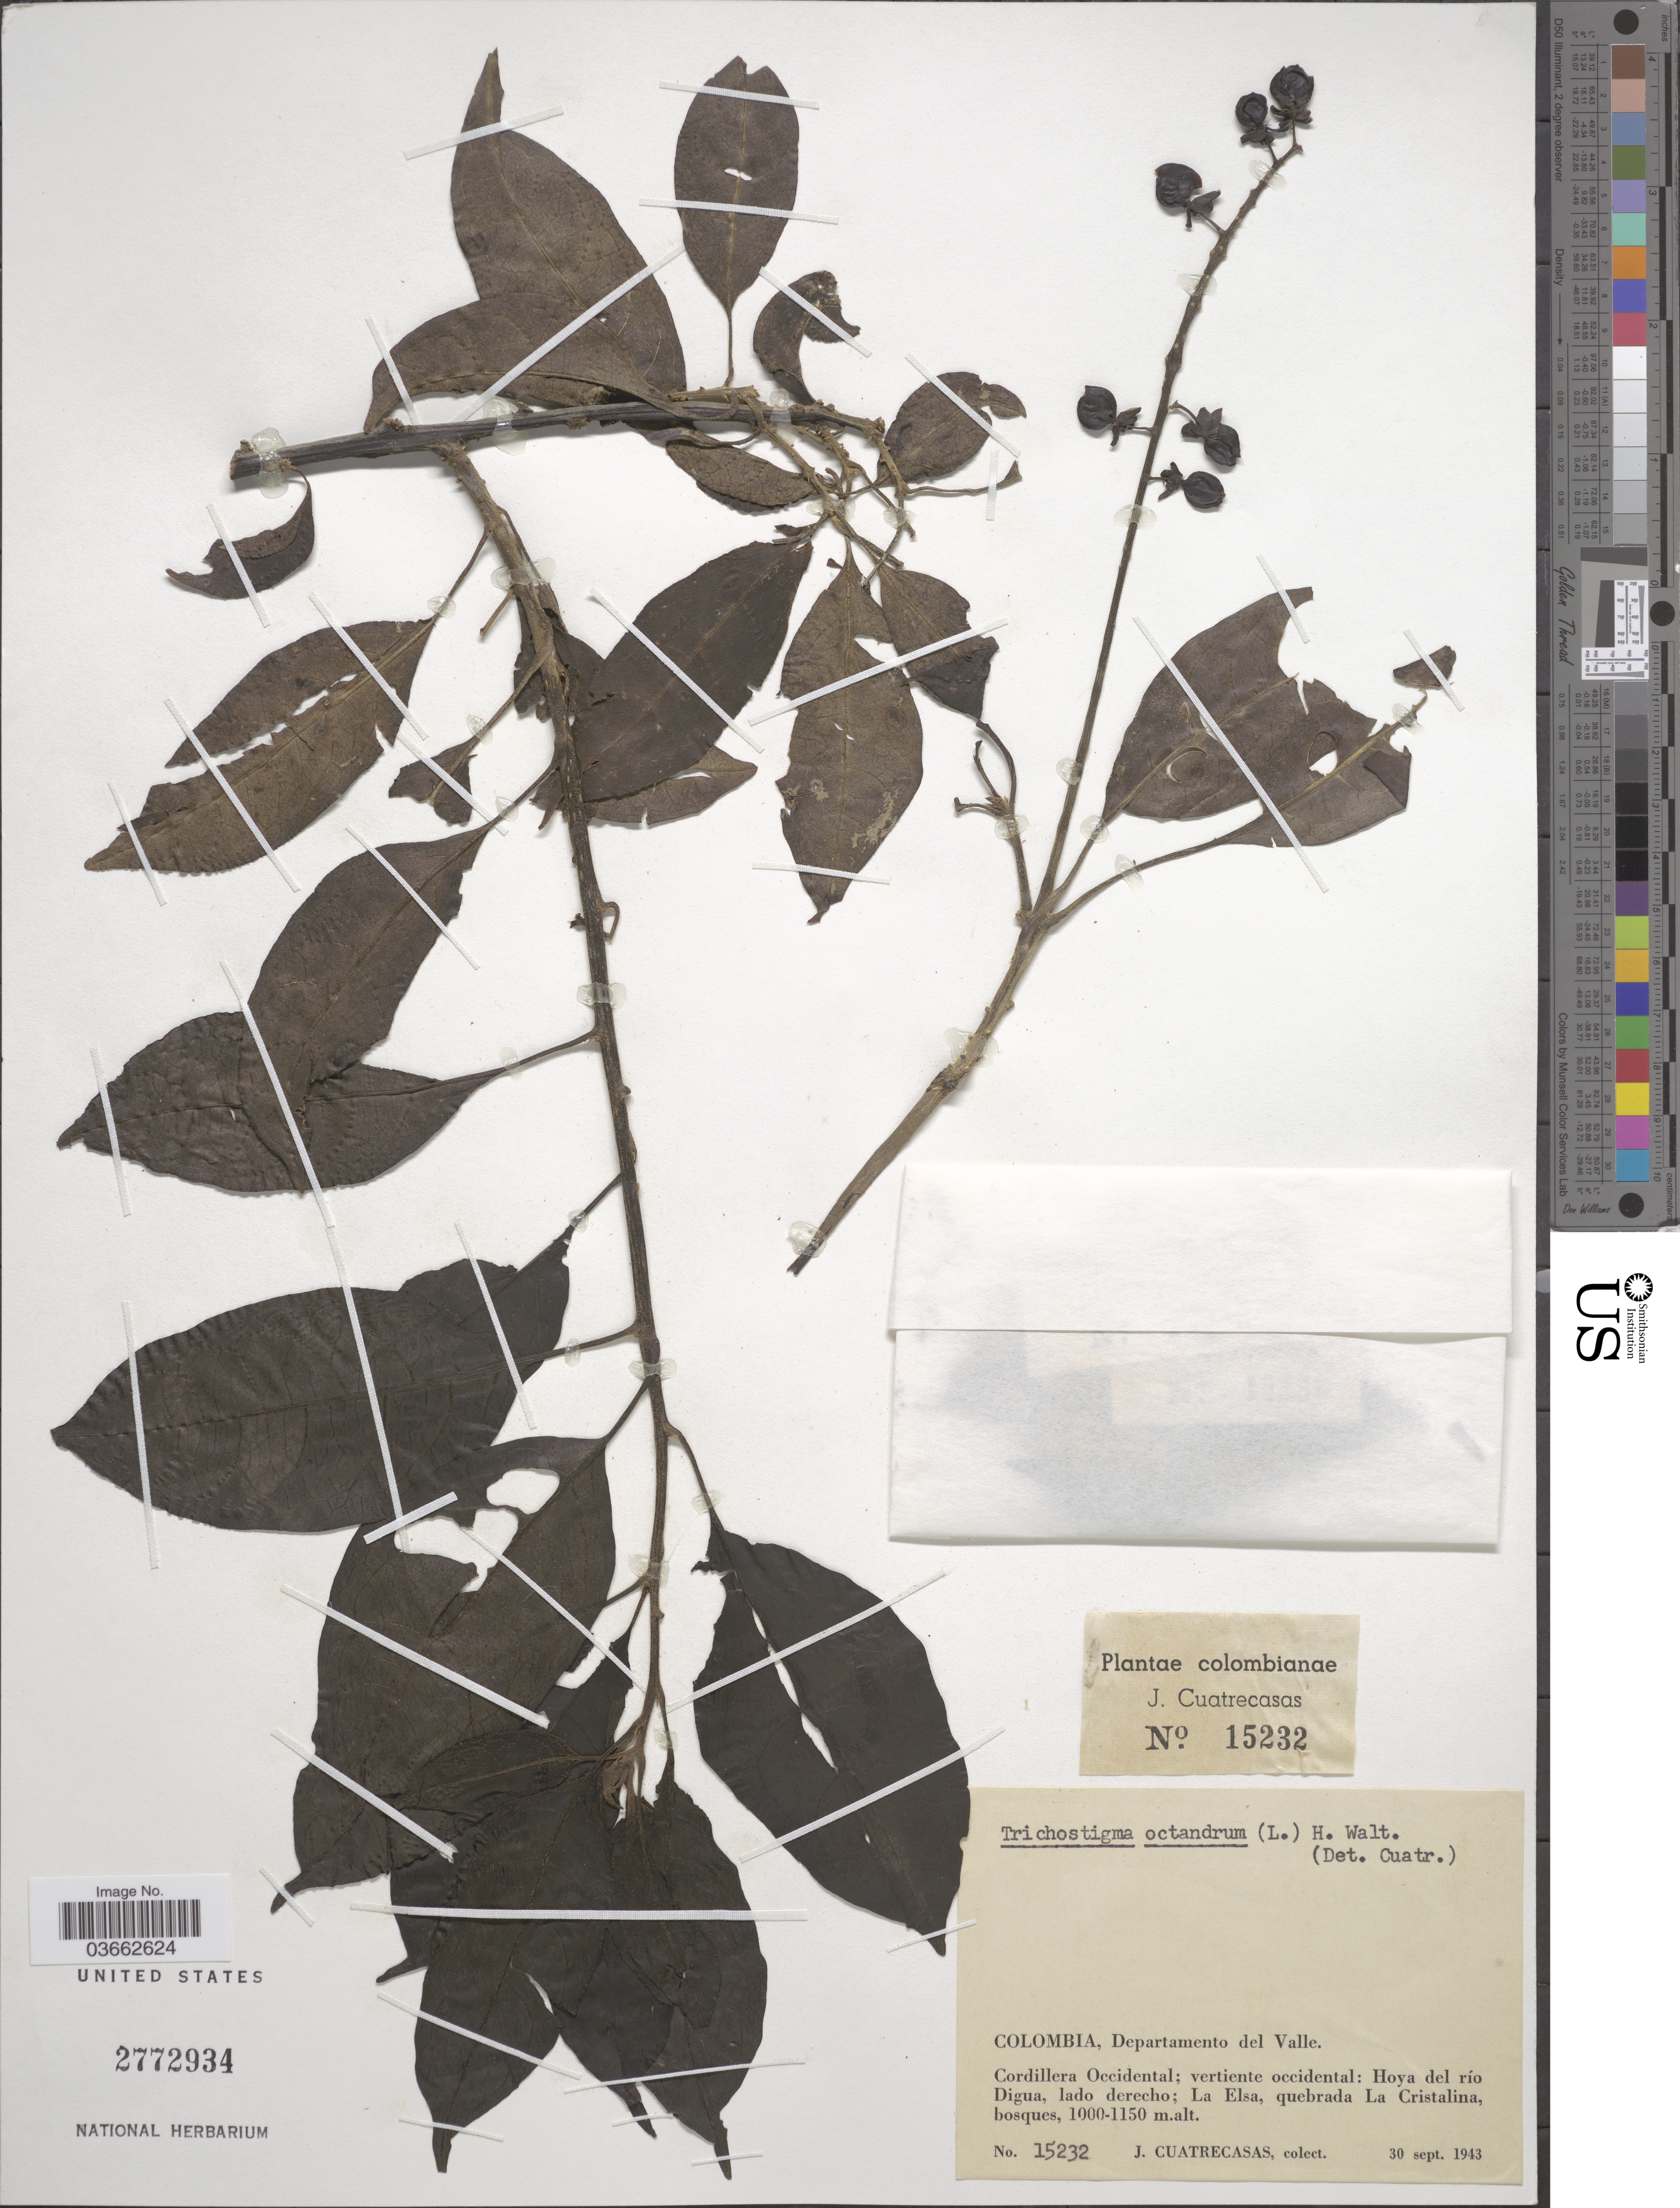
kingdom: Plantae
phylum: Tracheophyta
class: Magnoliopsida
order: Caryophyllales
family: Phytolaccaceae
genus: Trichostigma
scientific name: Trichostigma octandrum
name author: (L.) H. Walter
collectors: J. Cuatrecasas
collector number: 15232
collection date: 1943-09-30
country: Colombia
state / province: Valle del Cauca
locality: Departamento del Valle. Cordillera Occidental; vertiente occidental: Hoya del río Digua, lado derecho; La Elsa, quebrada La Cristalina.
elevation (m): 1000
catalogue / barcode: US 2772934